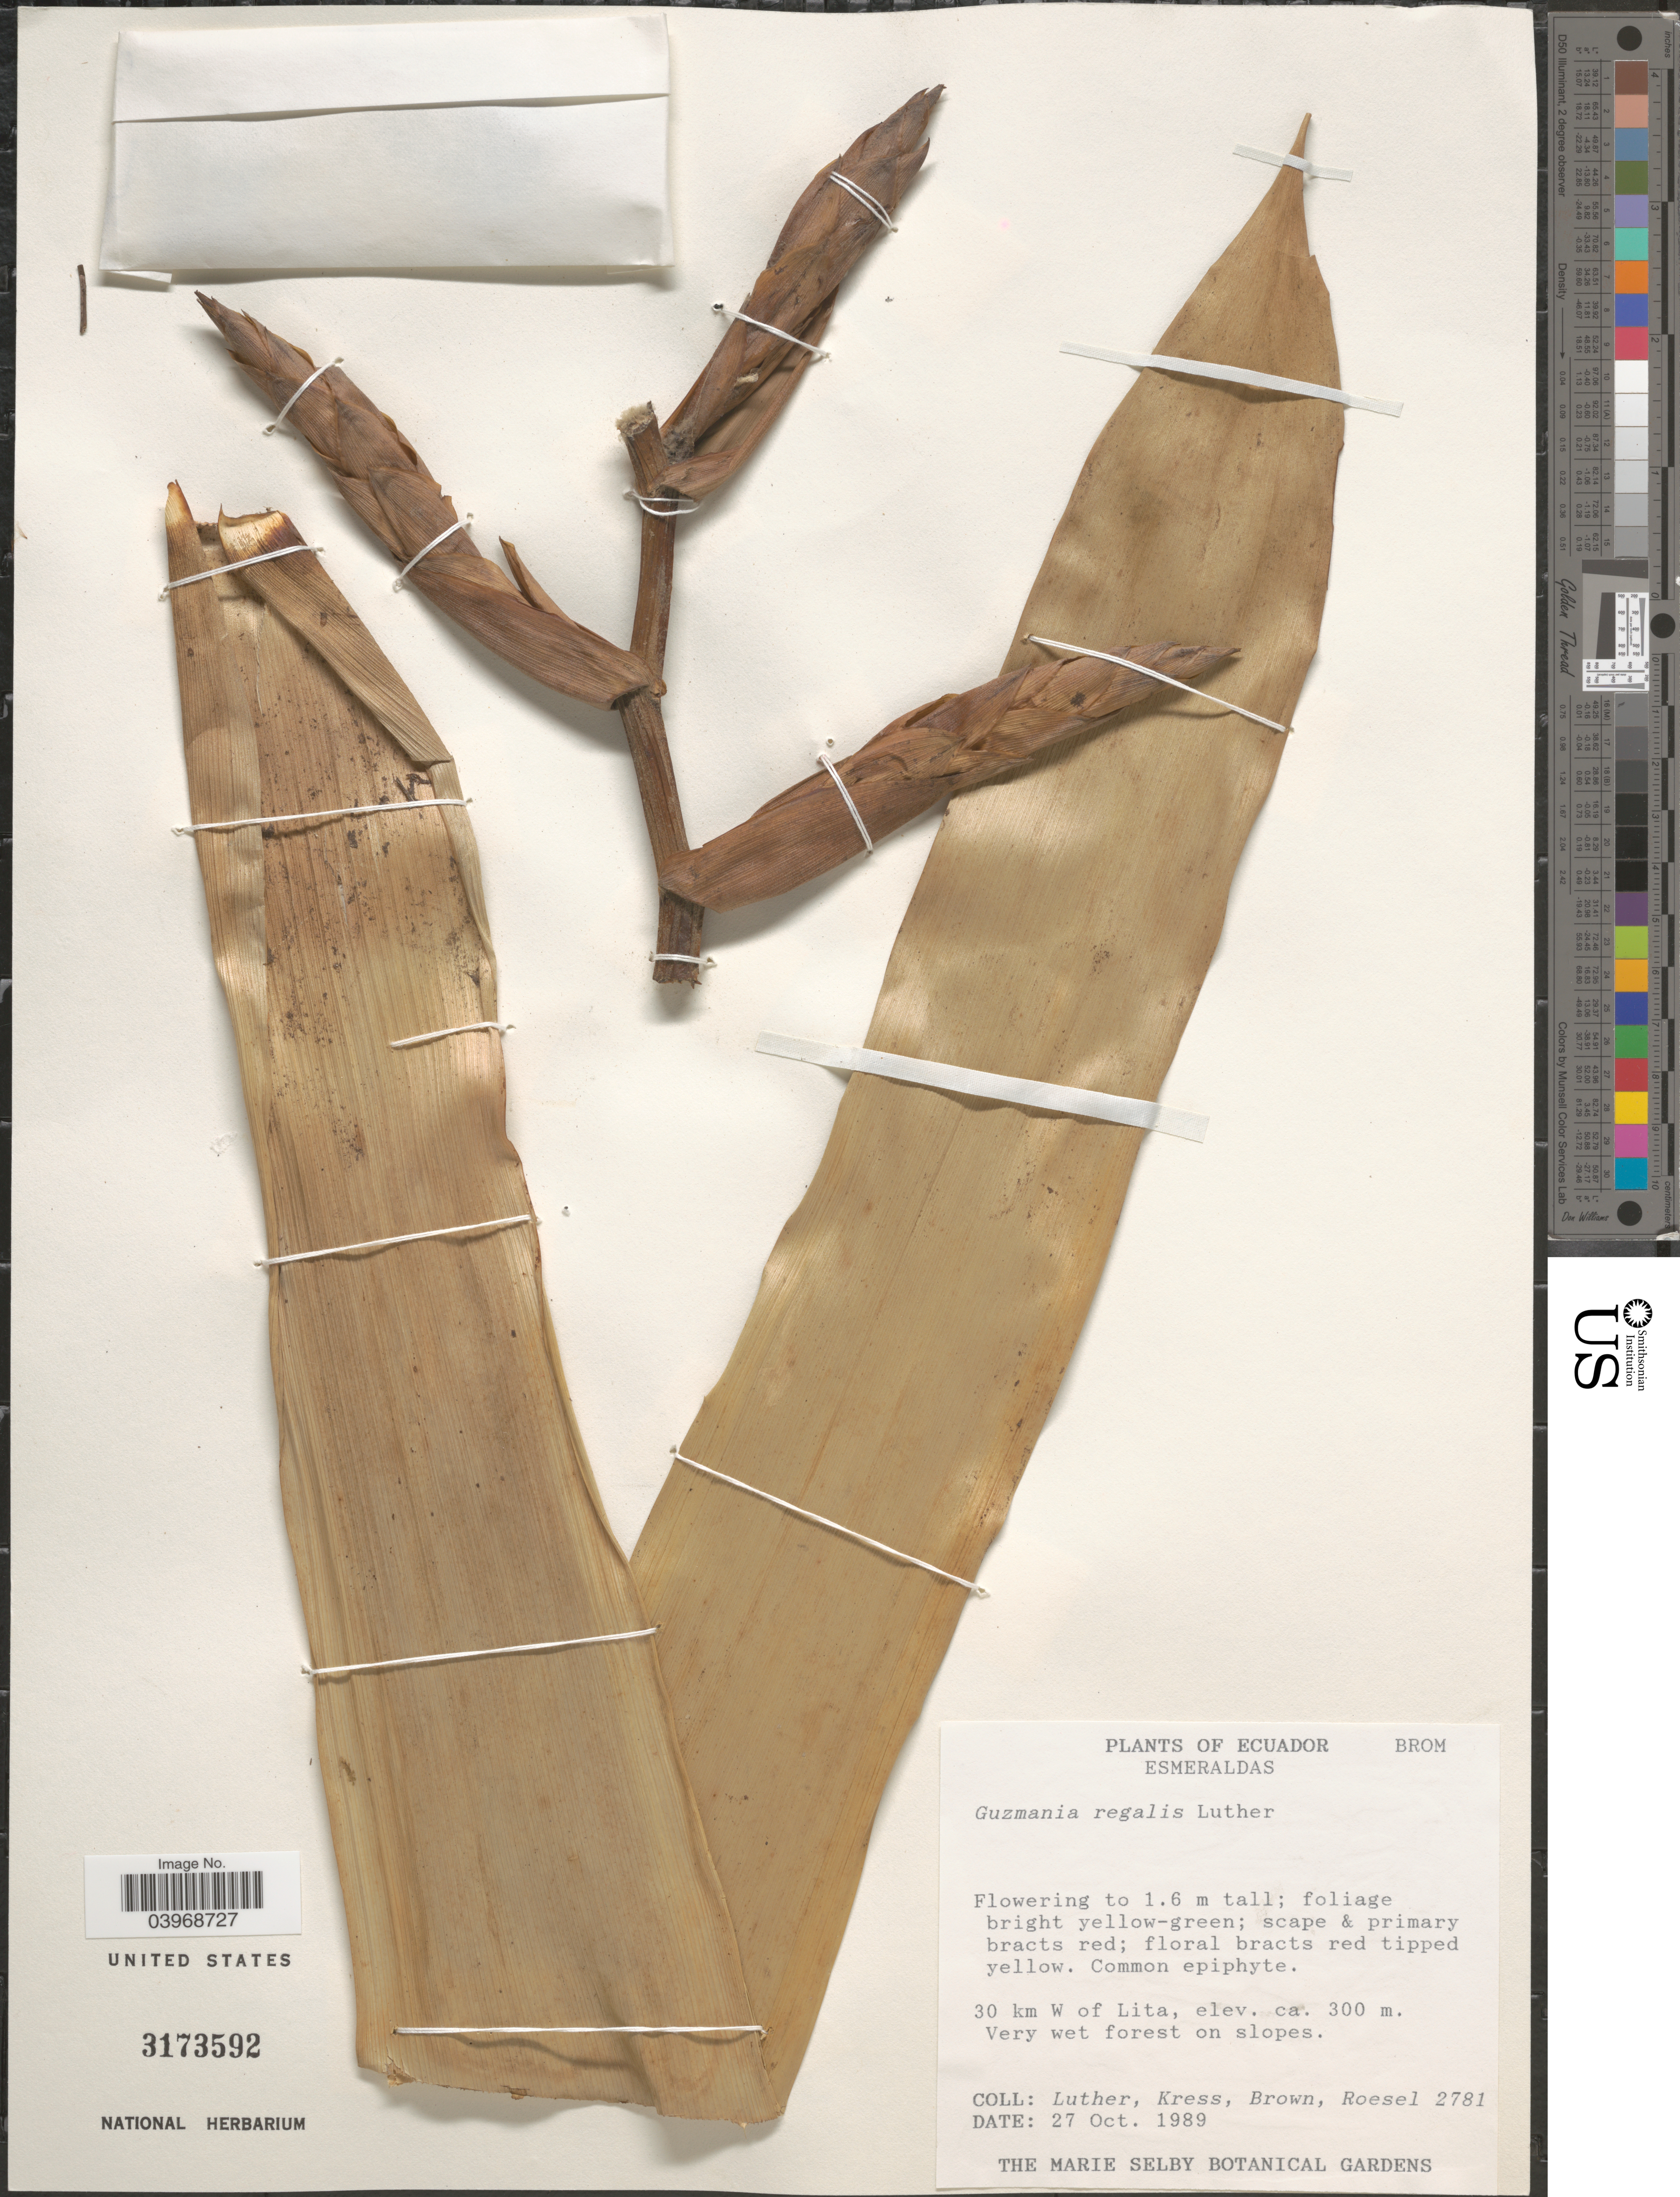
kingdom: Plantae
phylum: Tracheophyta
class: Liliopsida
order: Poales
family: Bromeliaceae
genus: Guzmania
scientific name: Guzmania regalis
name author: H.E. Luther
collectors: -- Luther, -- Kress, -- Brown & Roesel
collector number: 2781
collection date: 1989-10-27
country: Ecuador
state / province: Esmeraldas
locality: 30 km W of Lita, Very wet forest on slopes.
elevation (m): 300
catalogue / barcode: US 3173592